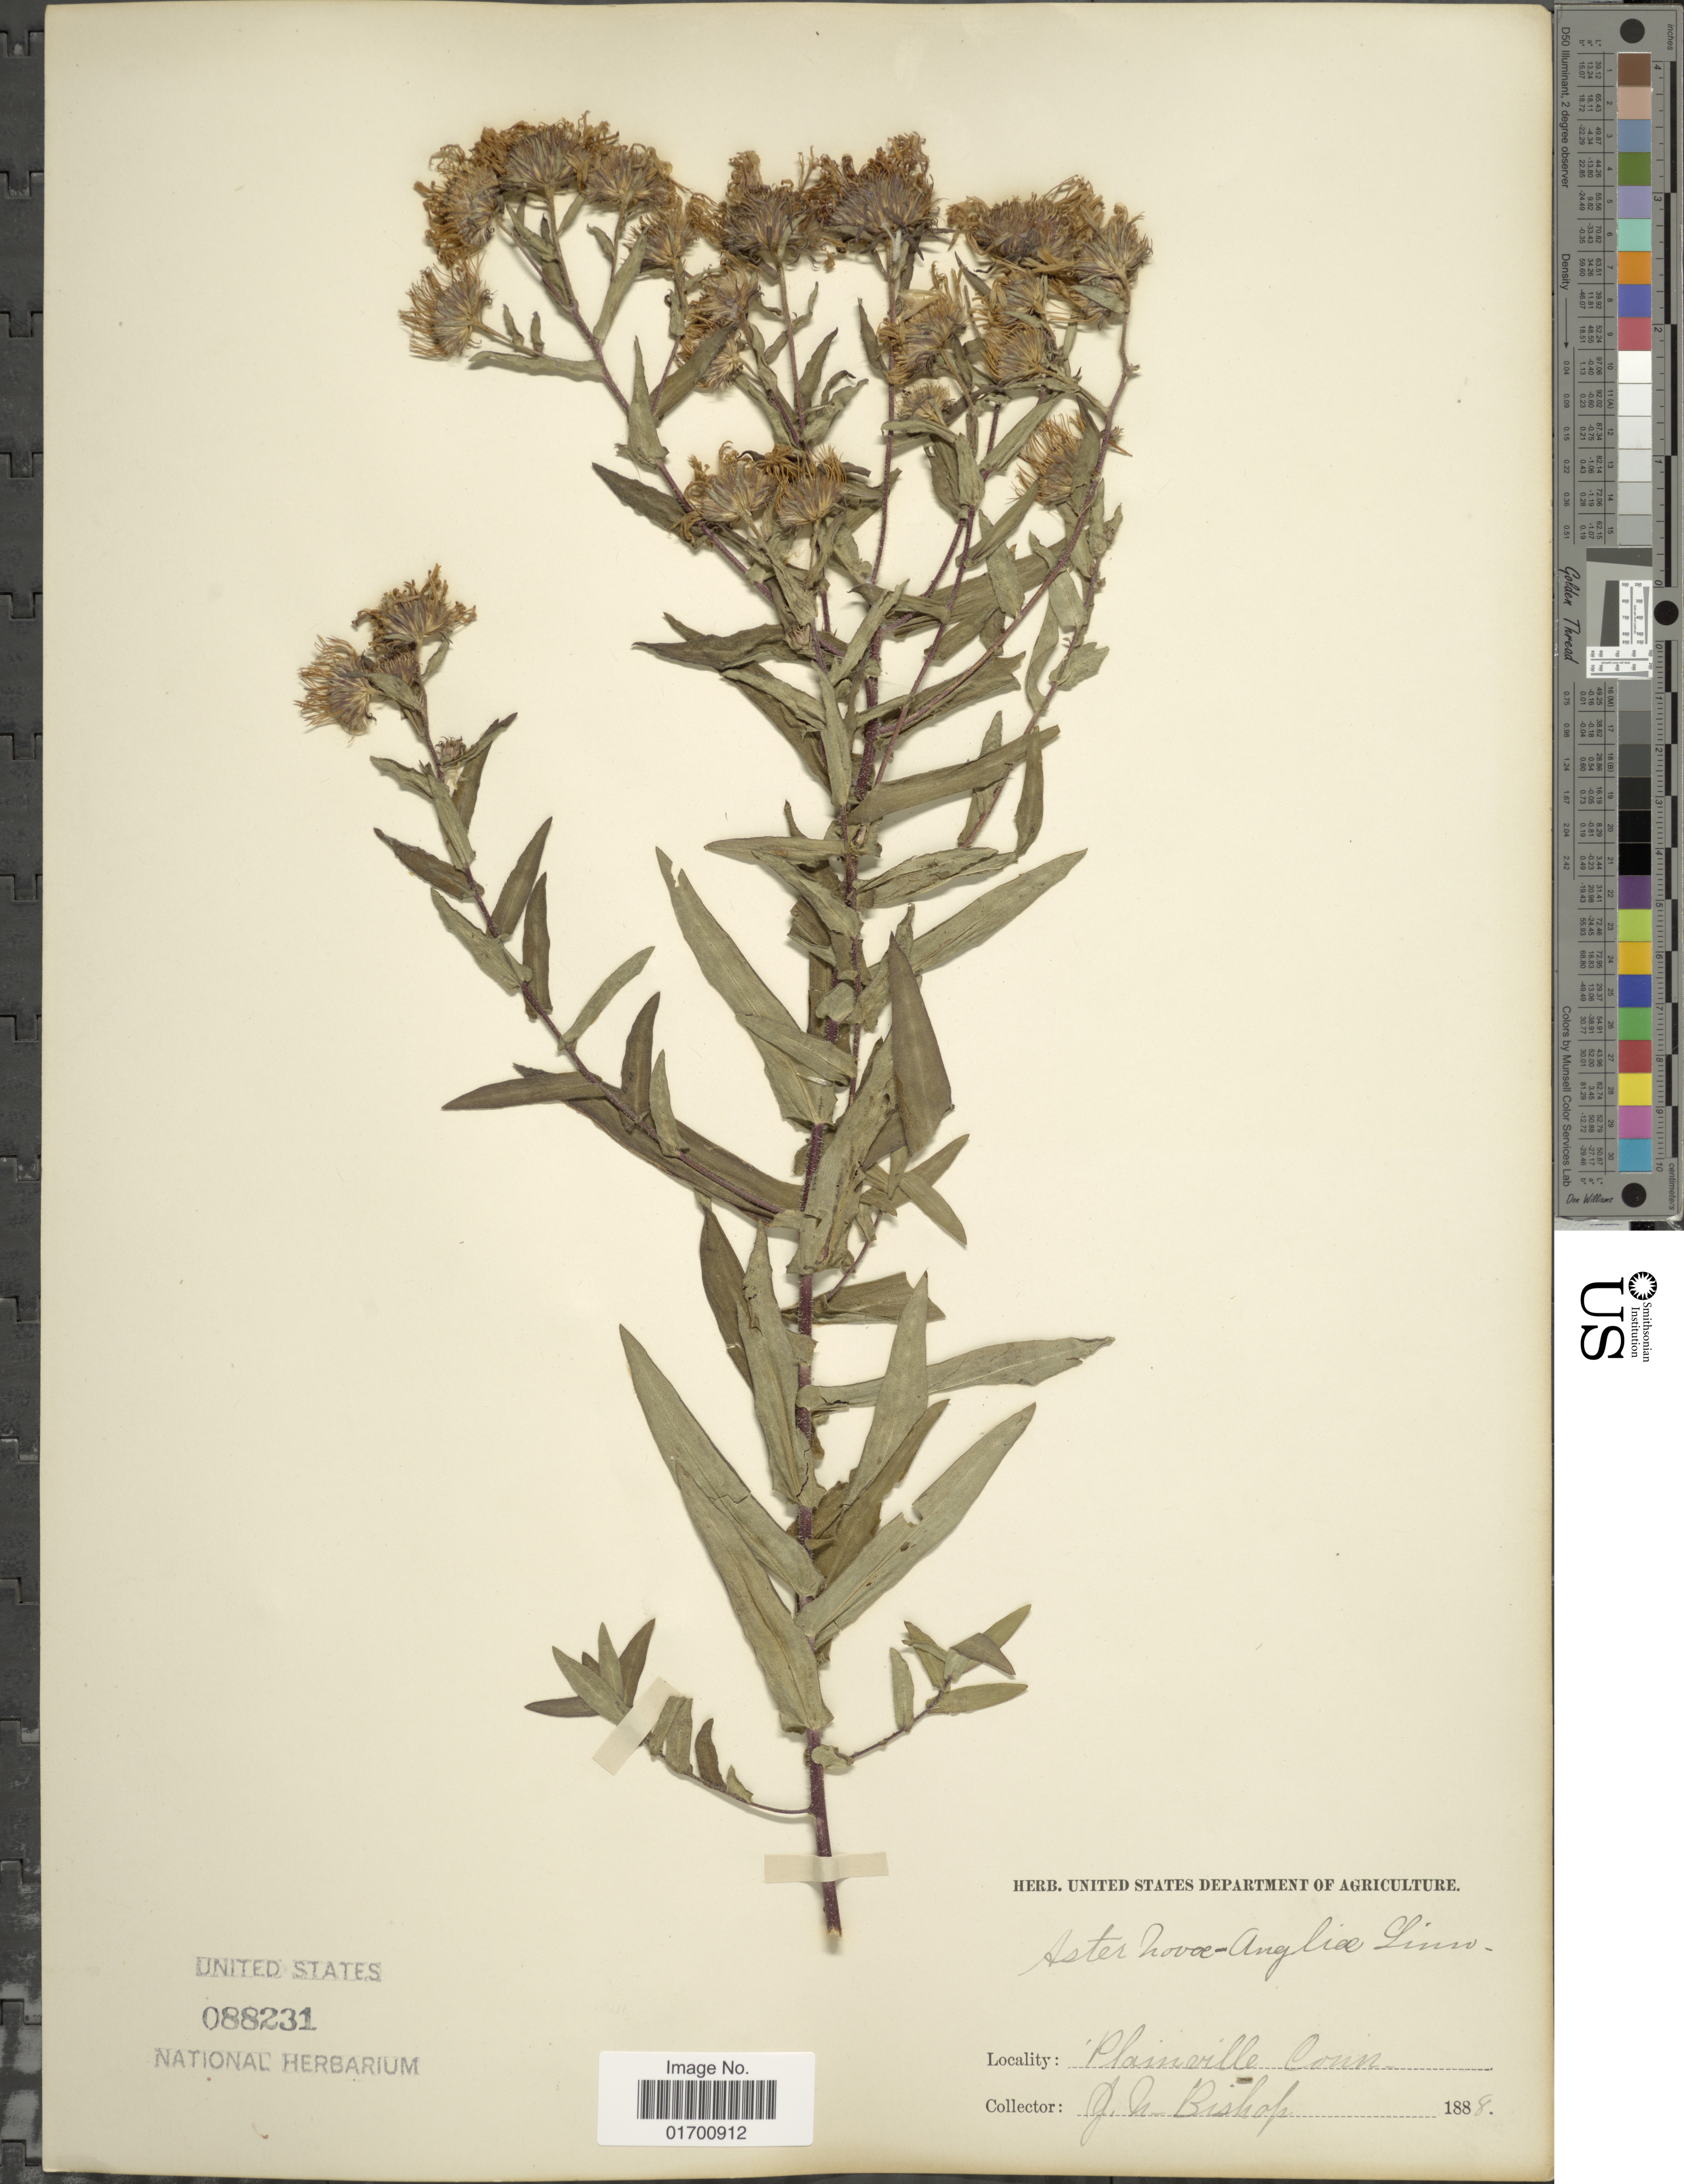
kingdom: Plantae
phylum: Tracheophyta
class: Magnoliopsida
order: Asterales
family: Asteraceae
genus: Symphyotrichum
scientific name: Symphyotrichum novae-angliae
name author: (L.) G.L. Nesom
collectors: J. Bishop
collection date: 1888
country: United States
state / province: Connecticut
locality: Plainsvillle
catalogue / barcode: US 88231